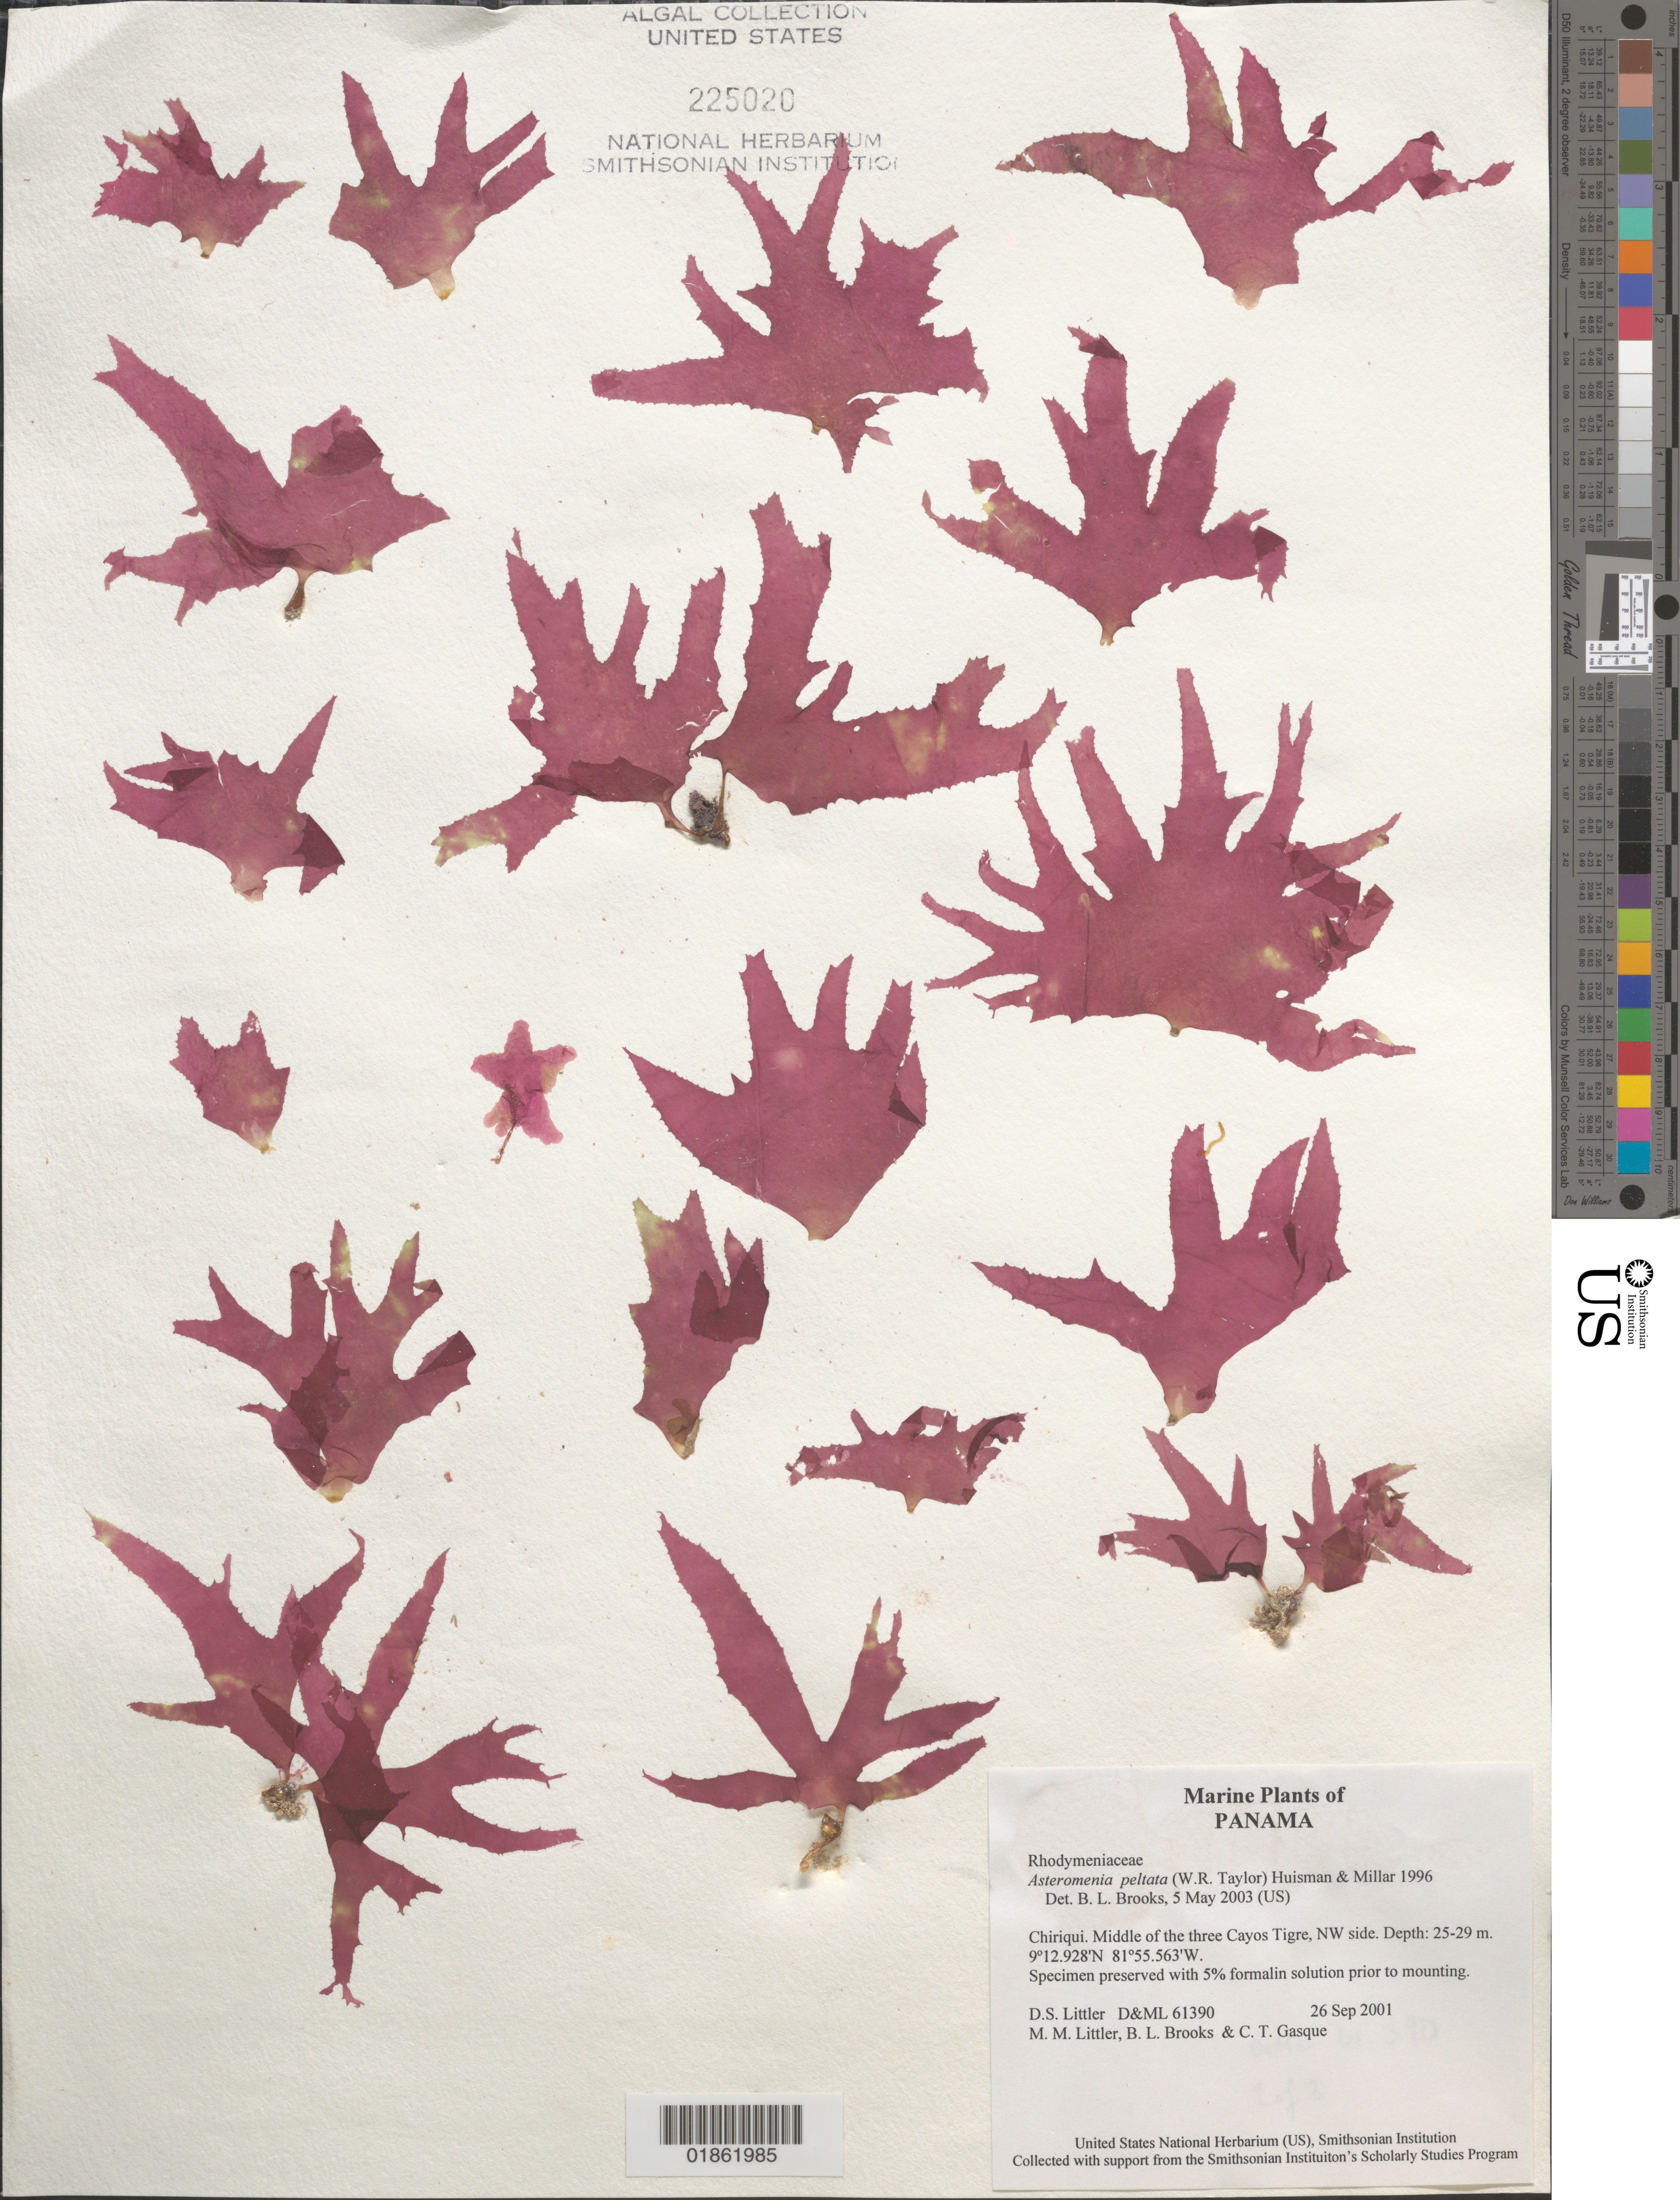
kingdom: Plantae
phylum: Rhodophyta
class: Florideophyceae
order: Rhodymeniales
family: Hymenocladiaceae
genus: Asteromenia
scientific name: Asteromenia sp.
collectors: D. S. Littler, M. M. Littler & C. Gasque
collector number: D&ML 61390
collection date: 2001-09-26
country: Panama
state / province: Ngöbe-Buglé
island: Tiger Cays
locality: Tiger Cays, N off the middle island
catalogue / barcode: US 225020